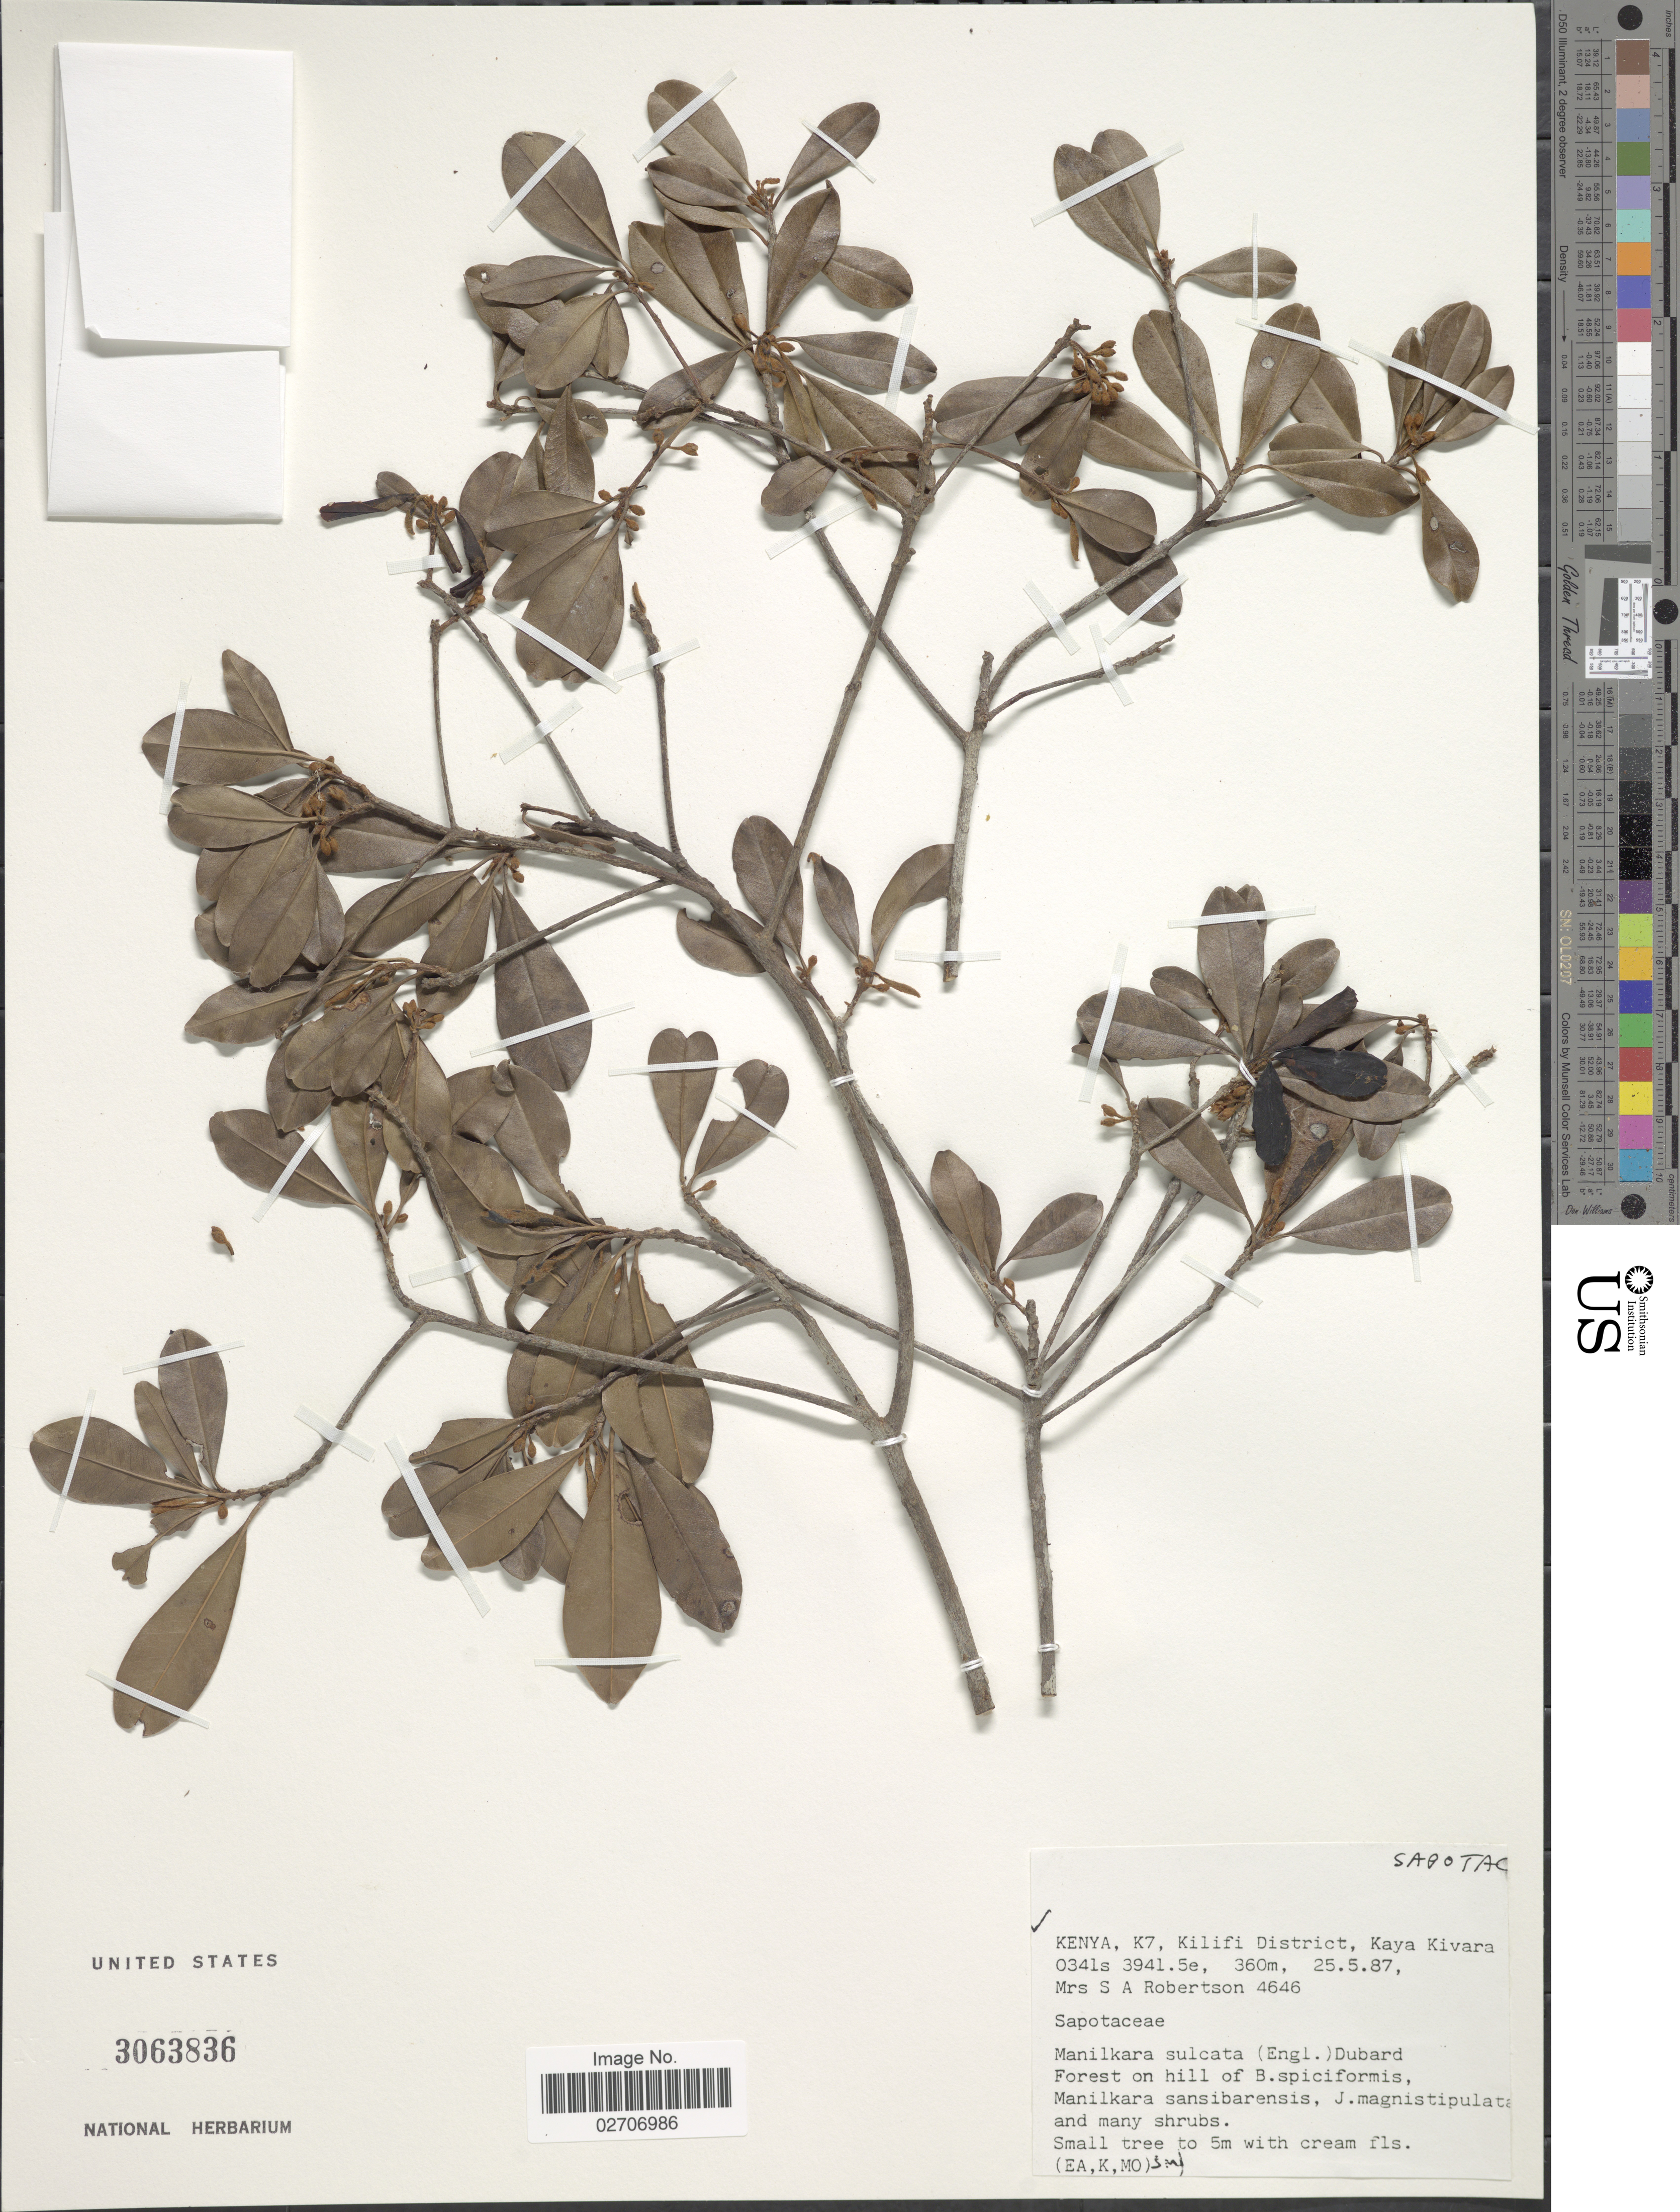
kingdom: Plantae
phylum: Tracheophyta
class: Magnoliopsida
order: Ericales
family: Sapotaceae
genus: Manilkara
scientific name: Manilkara sulcata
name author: (Engl.) Dubard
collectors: S. Robertson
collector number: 4646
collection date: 1987-05-25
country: Kenya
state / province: Kilifi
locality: K7, Kilifi District, Kaya Kivara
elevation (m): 360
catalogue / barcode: US 3063836